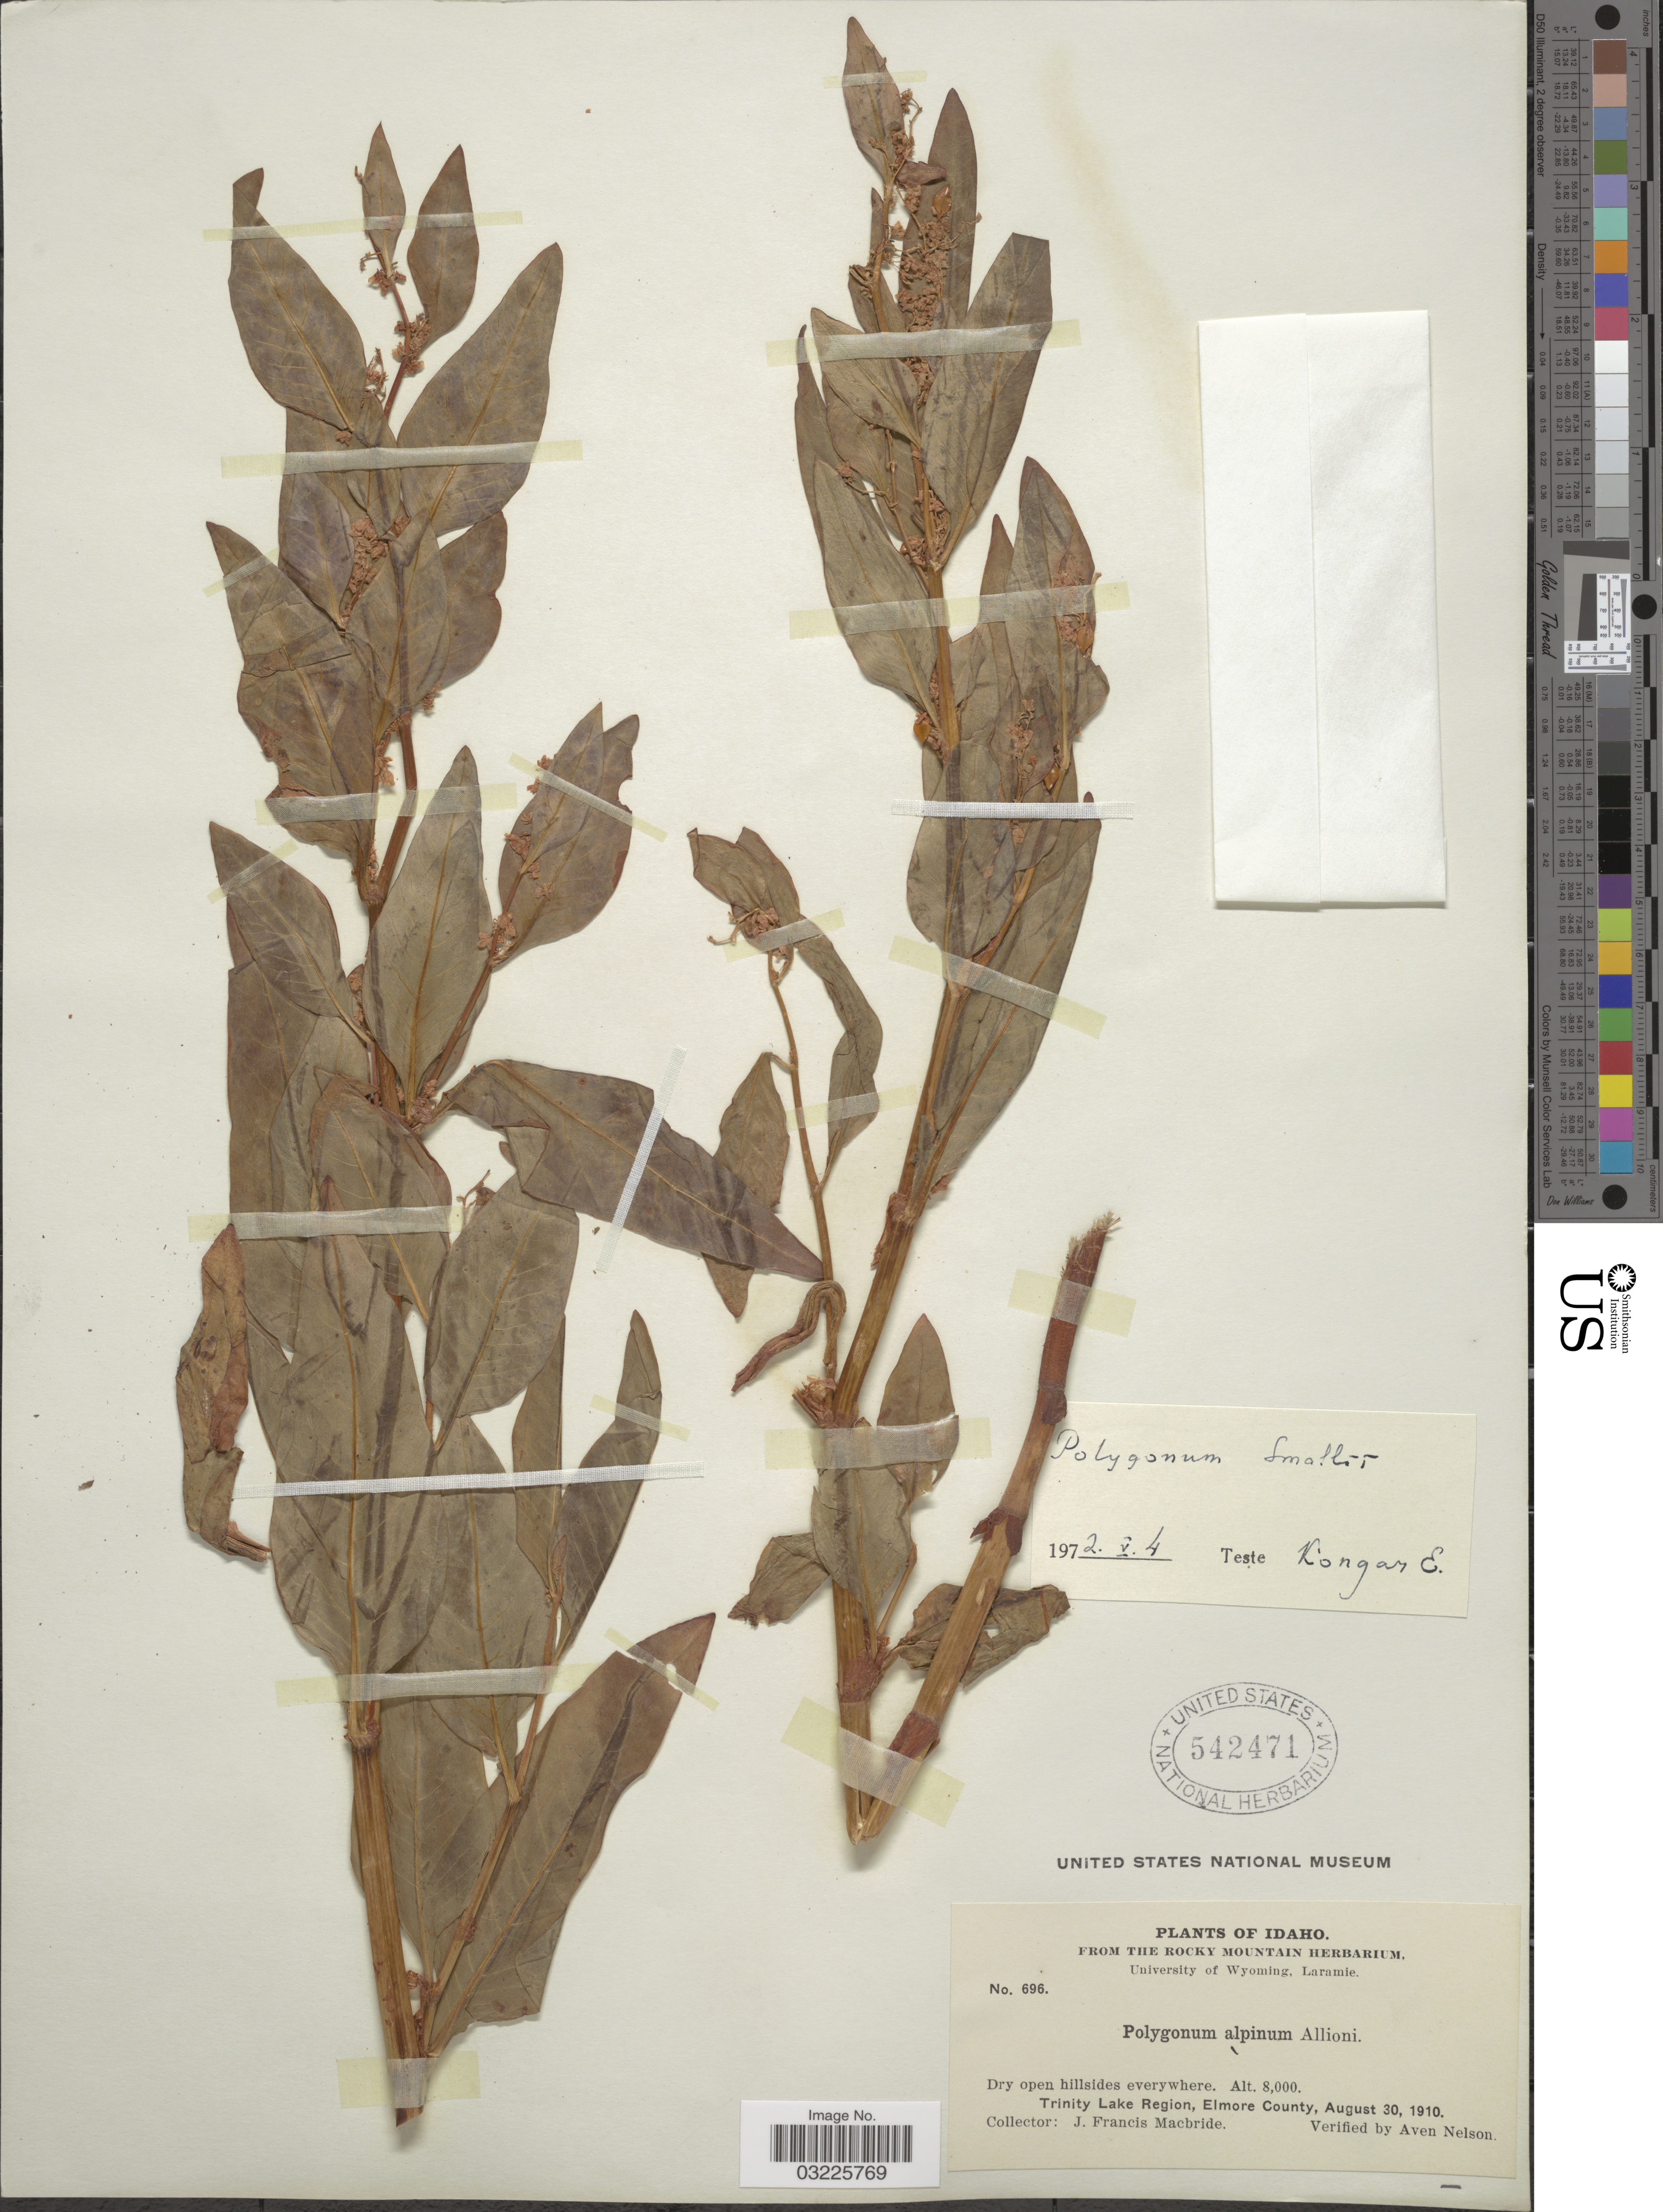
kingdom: Plantae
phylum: Tracheophyta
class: Magnoliopsida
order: Caryophyllales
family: Polygonaceae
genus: Koenigia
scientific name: Koenigia phytolaccifolia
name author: (Meisn. ex Small) T.M. Schust. & Reveal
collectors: J. F. Macbride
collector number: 696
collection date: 1910-08-30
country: United States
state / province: Idaho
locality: Trinity Lake Region, Elmore County.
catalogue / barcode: US 542471